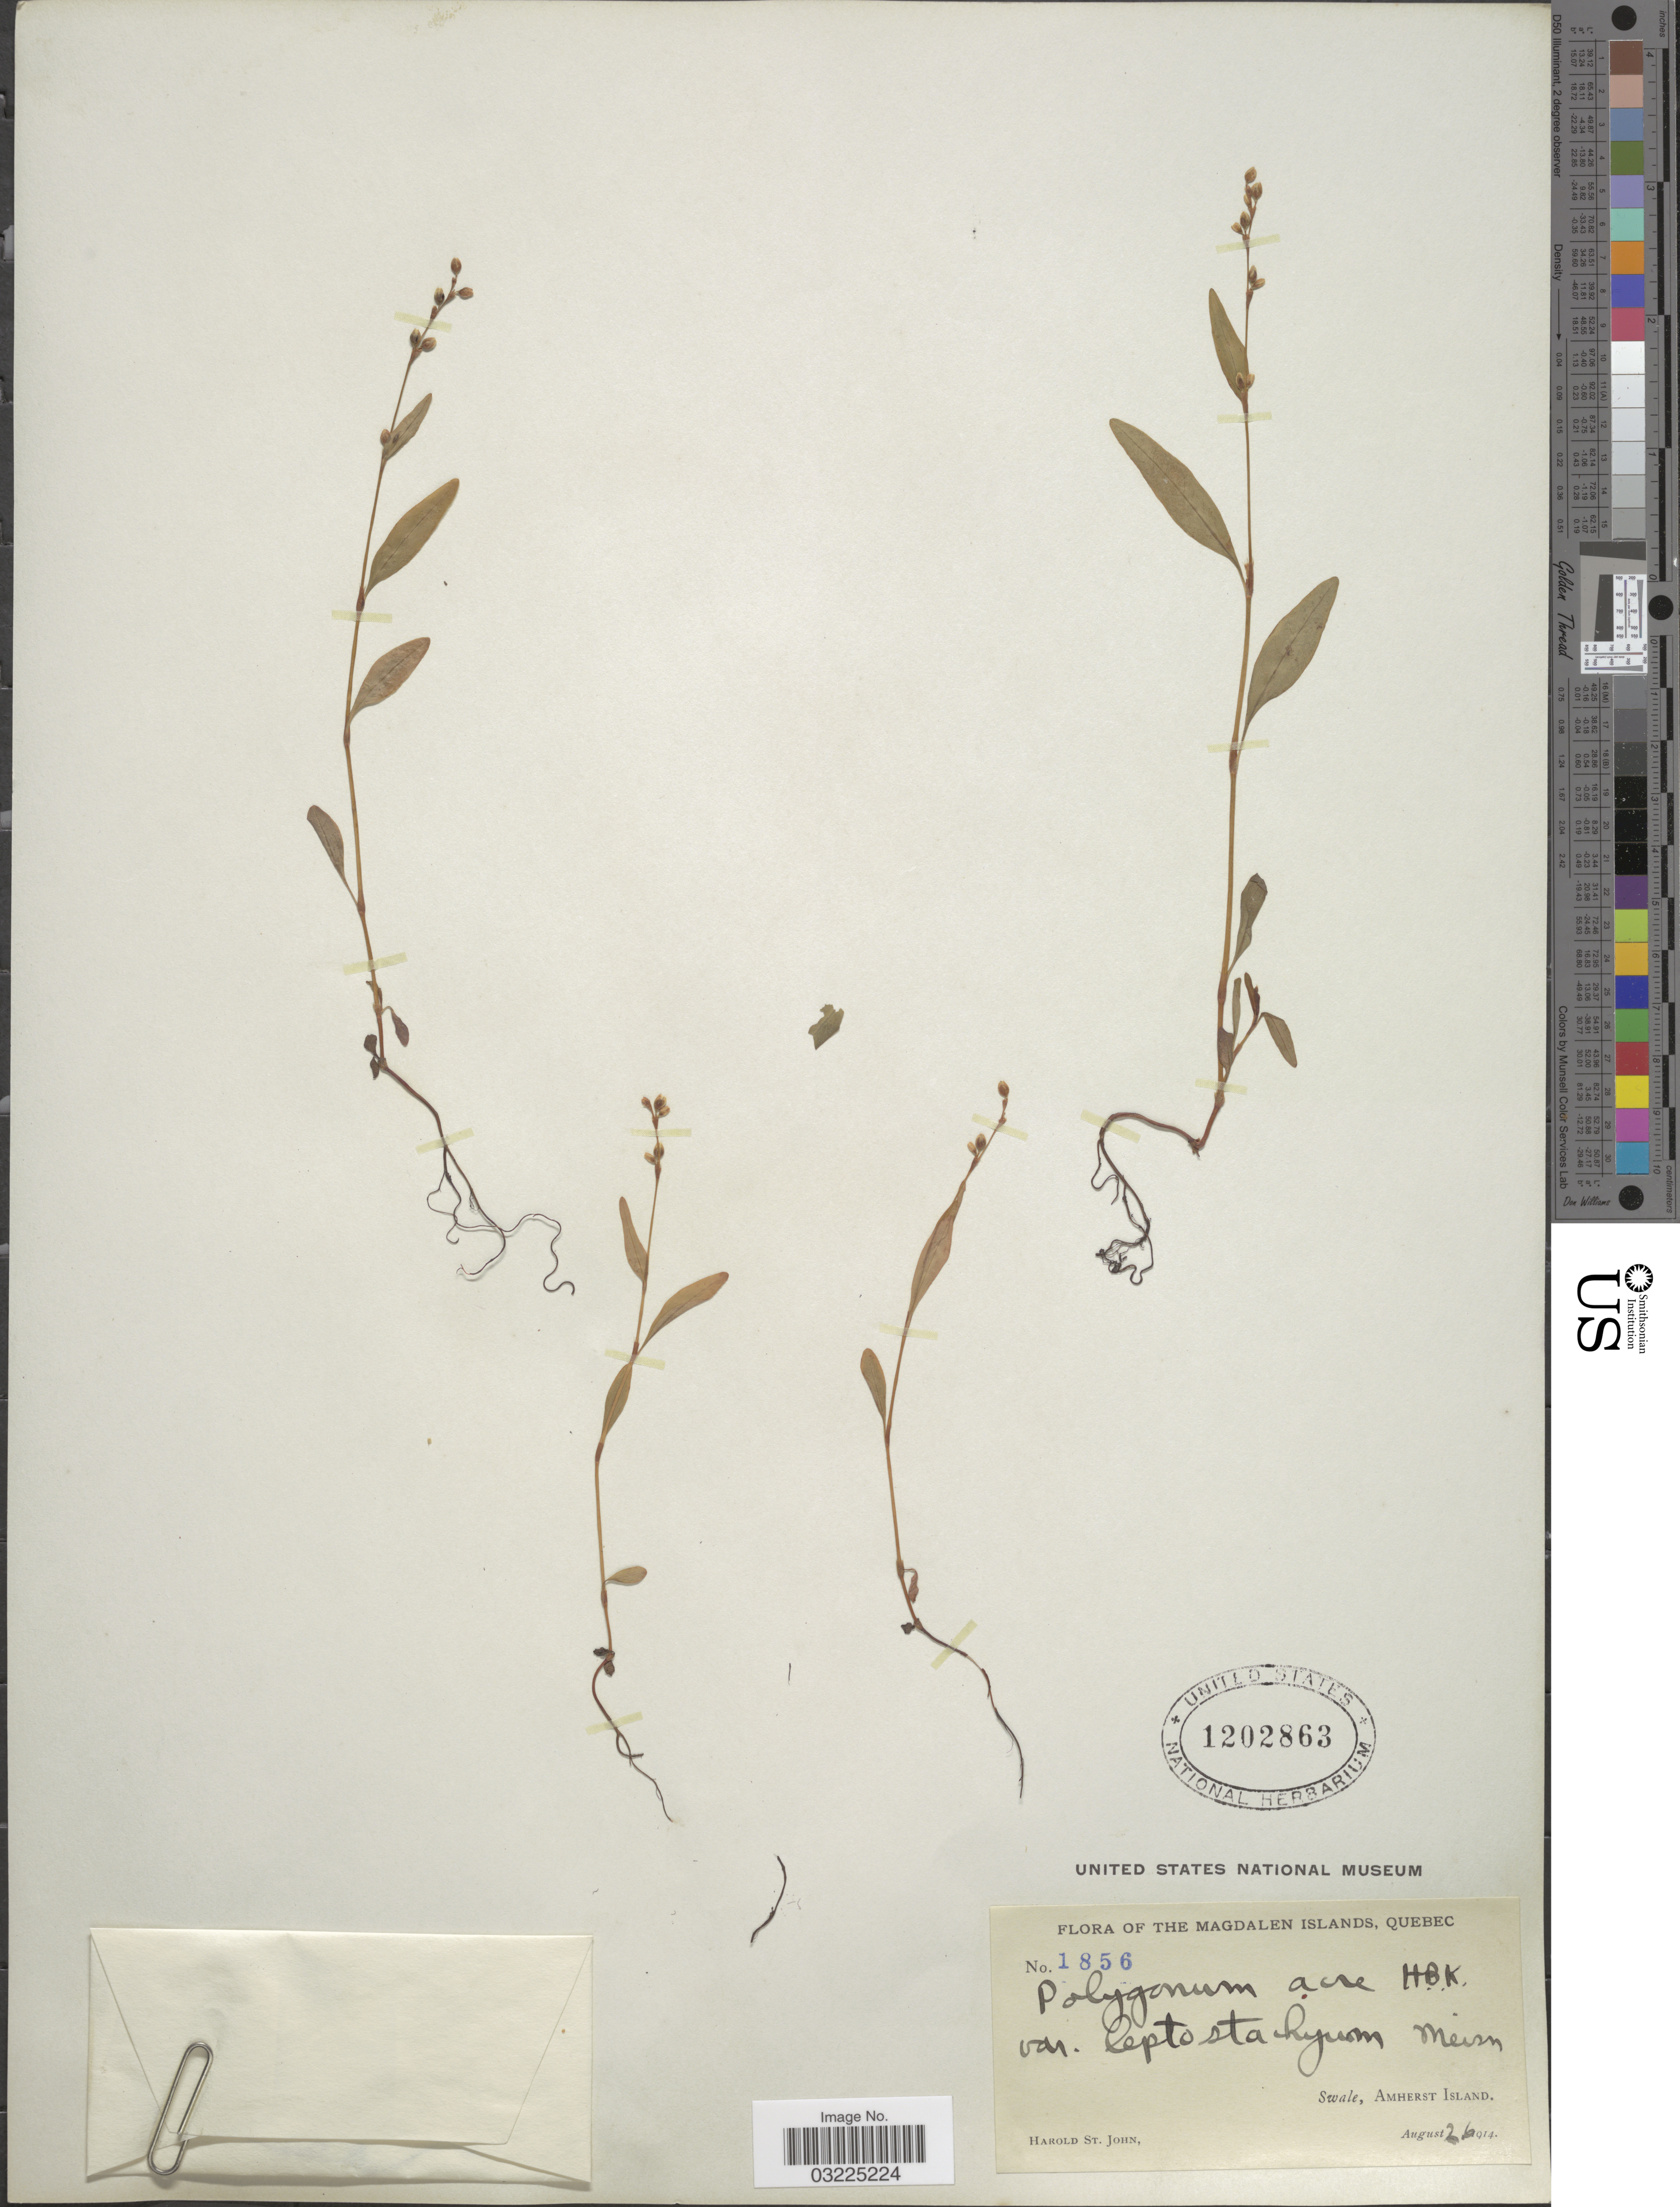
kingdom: Plantae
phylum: Tracheophyta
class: Magnoliopsida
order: Caryophyllales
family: Polygonaceae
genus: Persicaria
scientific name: Persicaria punctata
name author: (Elliott) Small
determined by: Atha, D. E.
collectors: H. St. John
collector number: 1856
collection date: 1914-08-26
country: Canada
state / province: Quebec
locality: The Magdalen Islands. Swale, Amherst Island.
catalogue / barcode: US 1202863